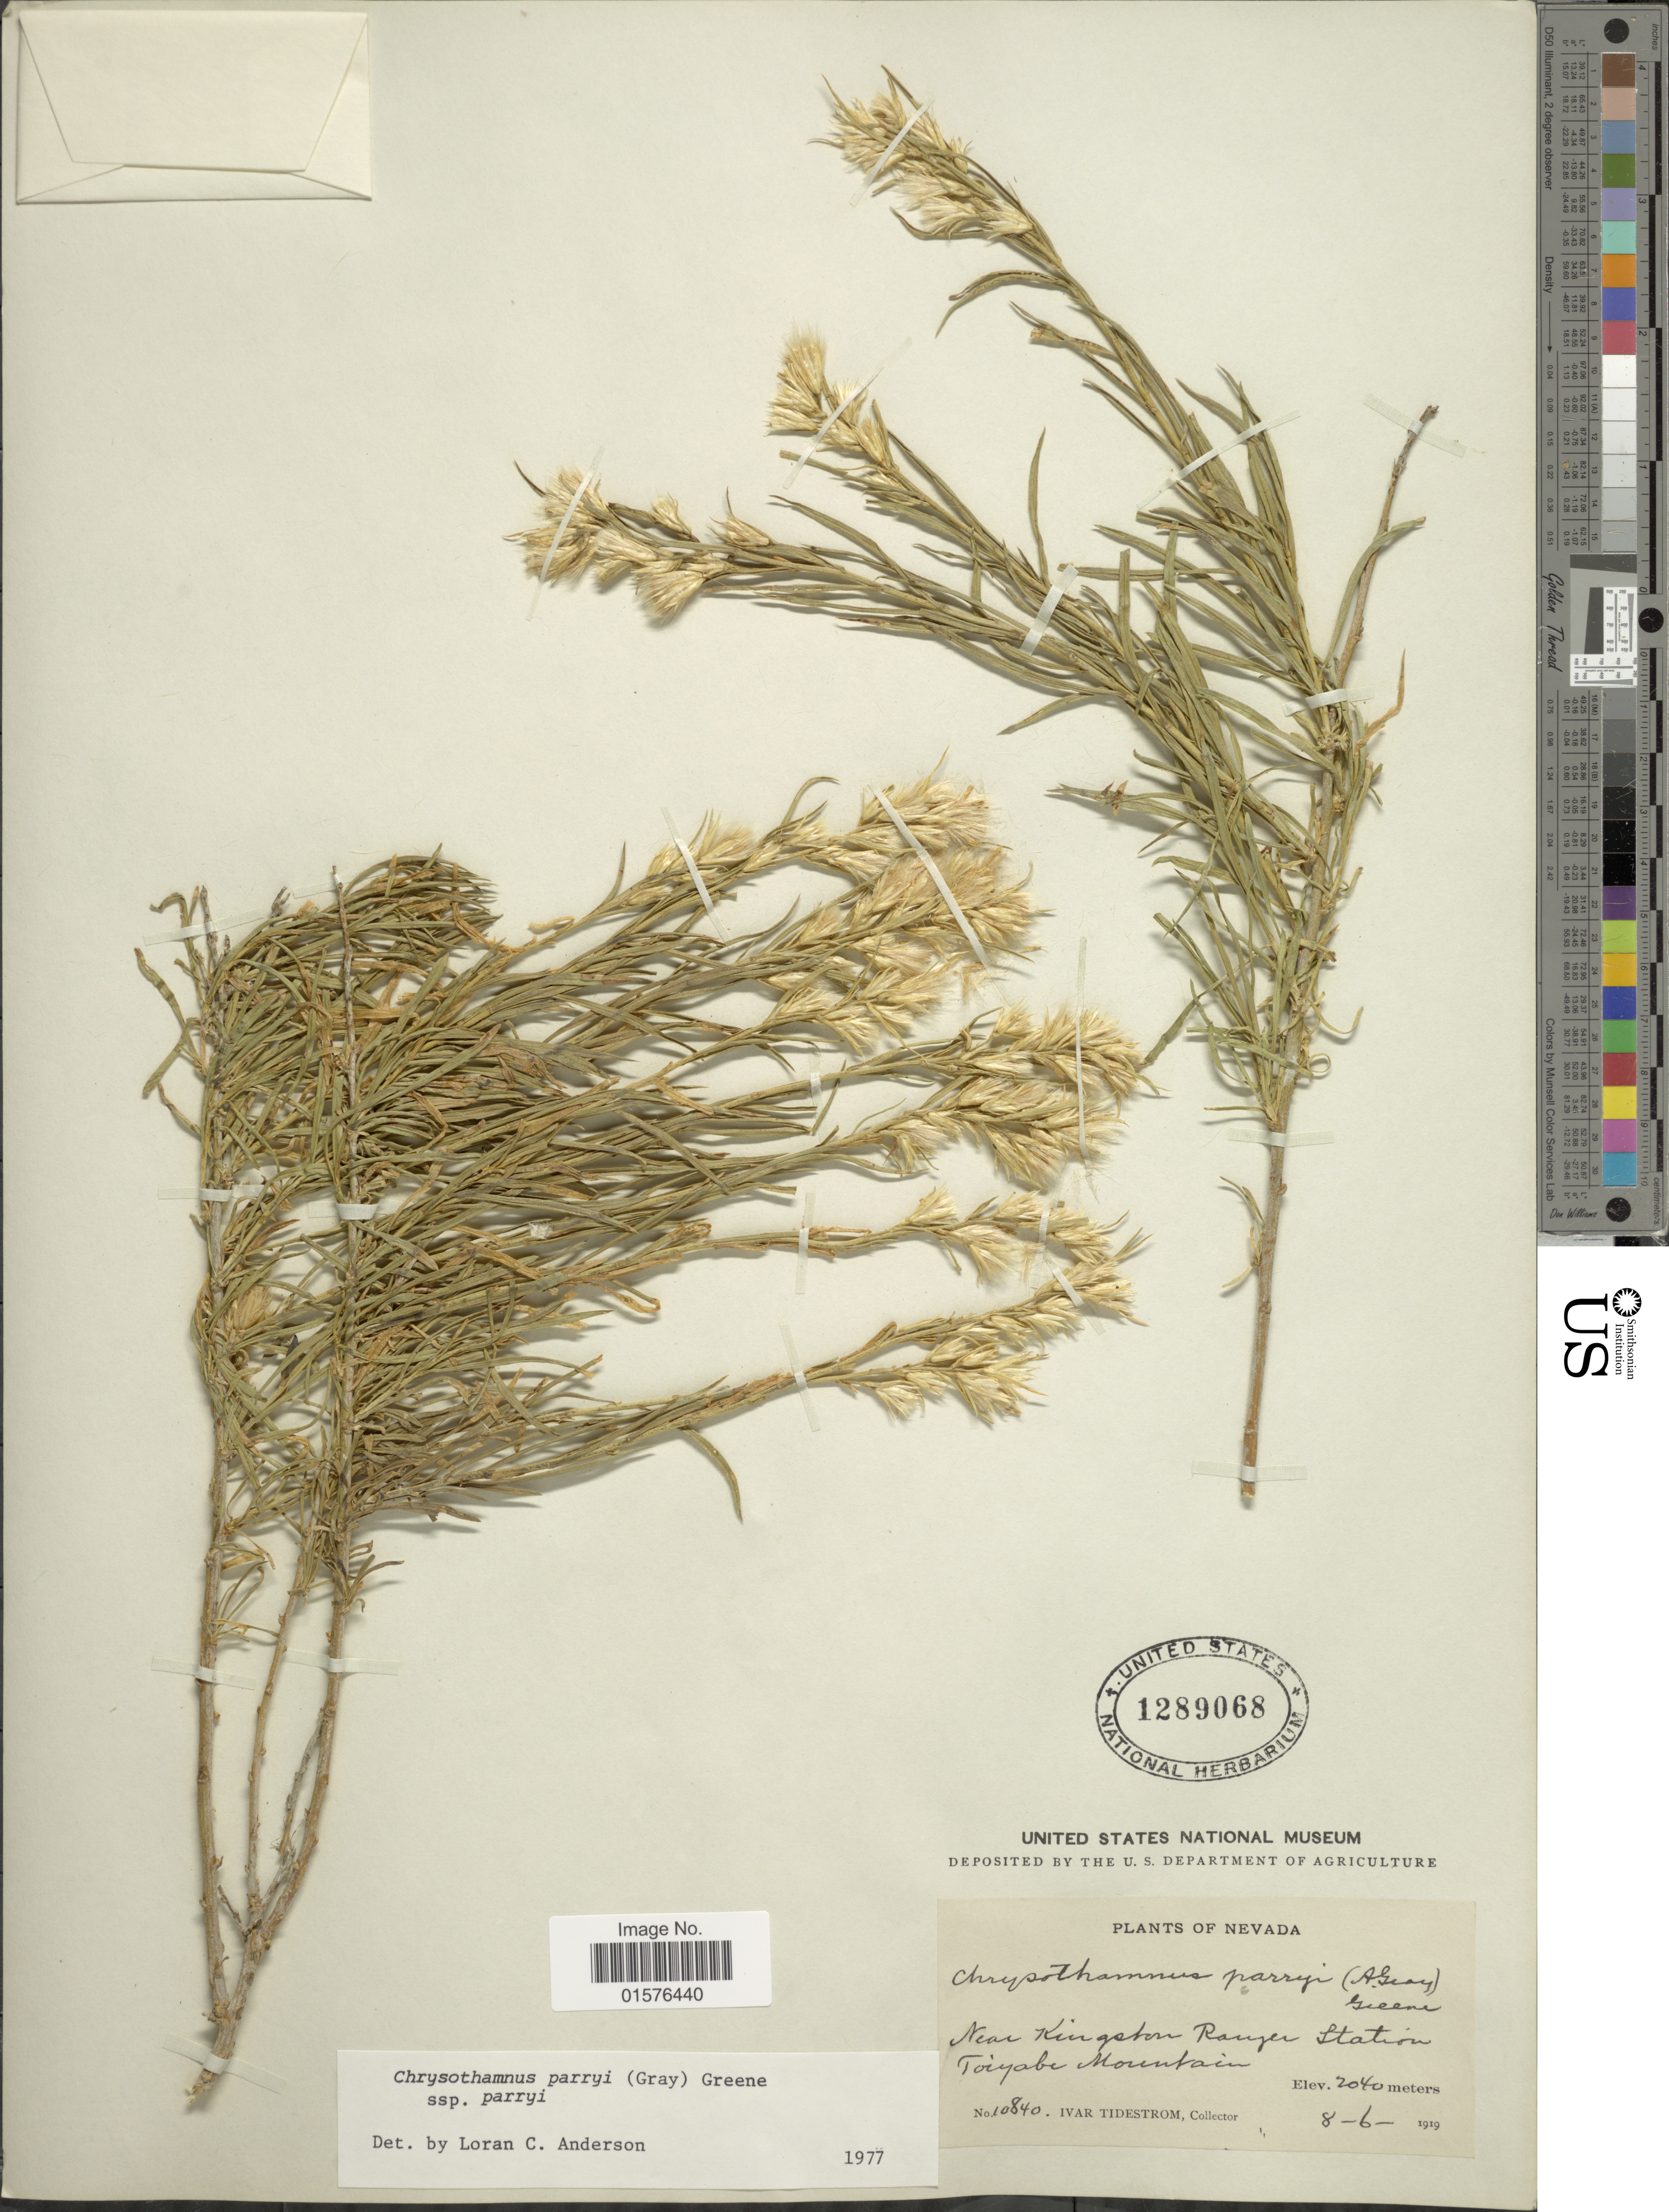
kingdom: Plantae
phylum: Tracheophyta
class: Magnoliopsida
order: Asterales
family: Asteraceae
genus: Ericameria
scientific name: Ericameria parryi var. parryi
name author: (A. Gray) G.L. Nesom & G.I. Baird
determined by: Urbatsch, Lowell E., Curator (LSU), Louisiana State University (UNITED STATES)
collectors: I. F. Tidestrom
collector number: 10840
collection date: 1919-08-06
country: United States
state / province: Nevada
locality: Near Kingston Ranger Station Toiyabu Mountain.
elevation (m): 2040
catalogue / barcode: US 1289068